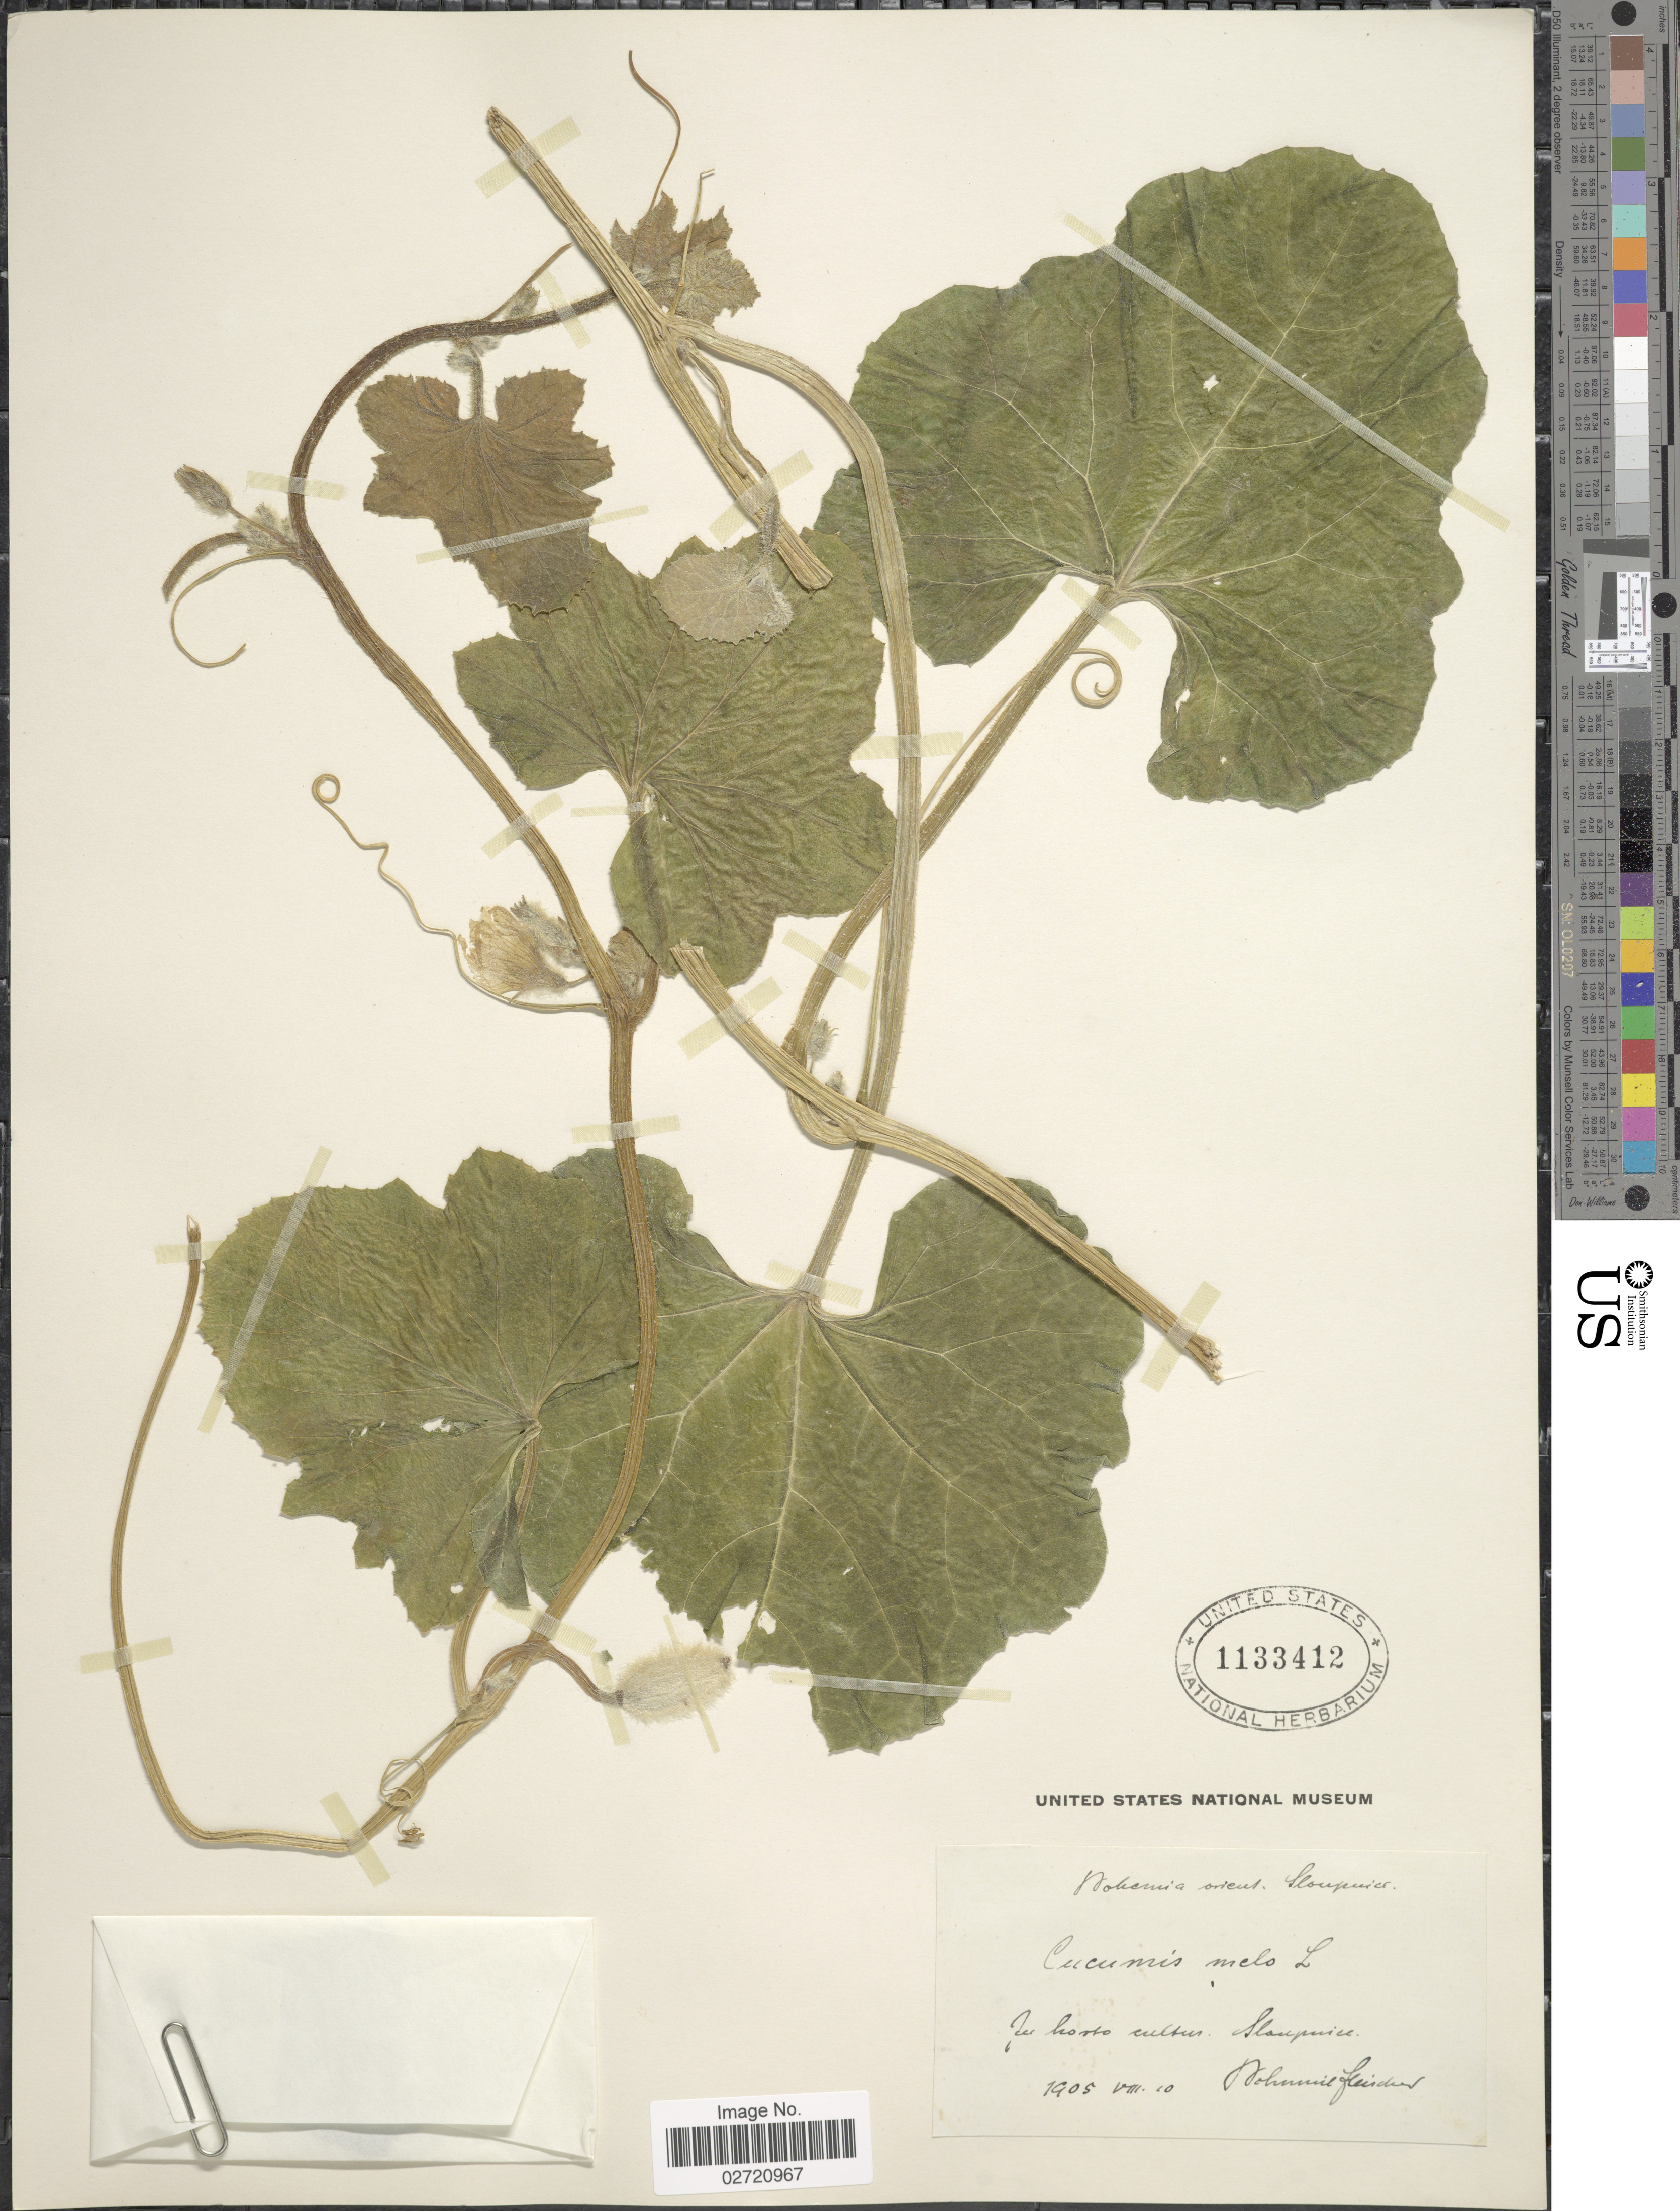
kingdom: Plantae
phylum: Tracheophyta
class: Magnoliopsida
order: Cucurbitales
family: Cucurbitaceae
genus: Cucumis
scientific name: Cucumis melo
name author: L.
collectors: B. Fleischer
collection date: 1905-08-10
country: Czechia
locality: Boghemia orient Sloupnice, In horto Sloupnice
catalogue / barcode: US 1133412